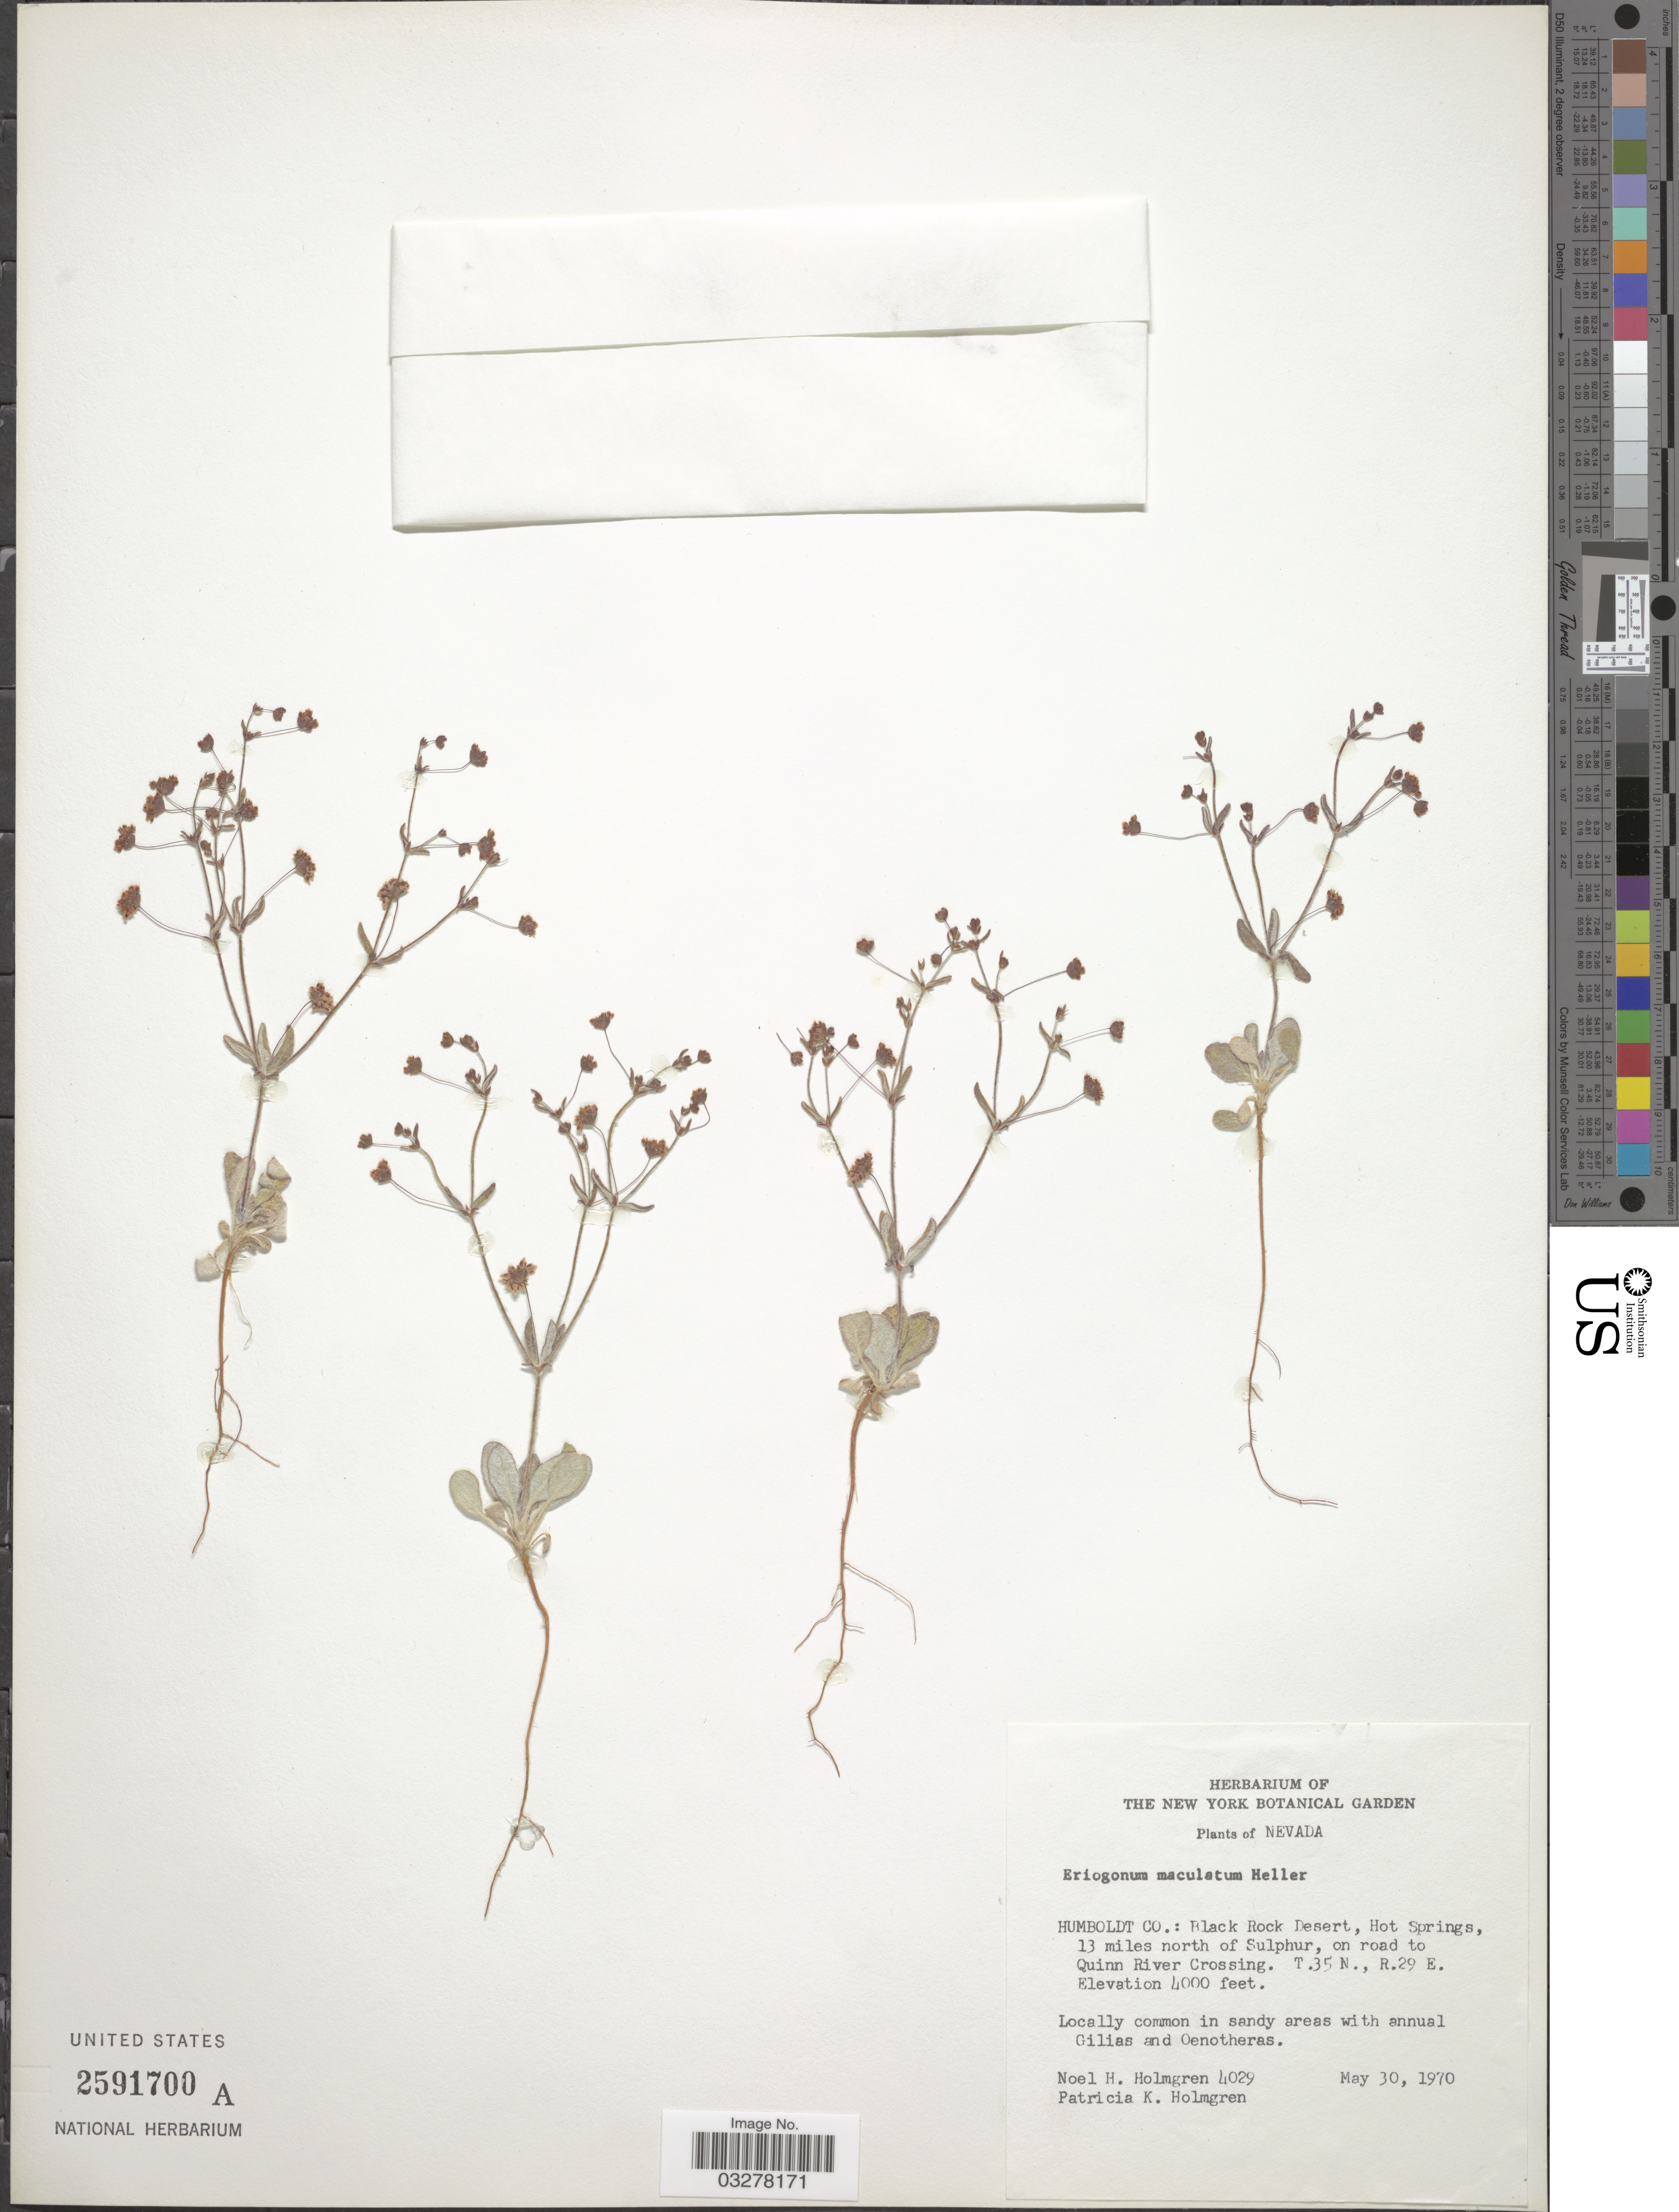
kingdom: Plantae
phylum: Tracheophyta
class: Magnoliopsida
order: Caryophyllales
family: Polygonaceae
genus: Eriogonum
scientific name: Eriogonum maculatum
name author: A. Heller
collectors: N. H. Holmgren & P. K. Holmgren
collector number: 4029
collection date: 1970-05-30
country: United States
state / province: Nevada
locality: Humboldt Co.: Black Rock Desert, Hot Springs, 13 miles north of Sulphur, on road to Quinn River Crossing. T.35 N., R.29 E.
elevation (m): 1219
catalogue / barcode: US 2591700A